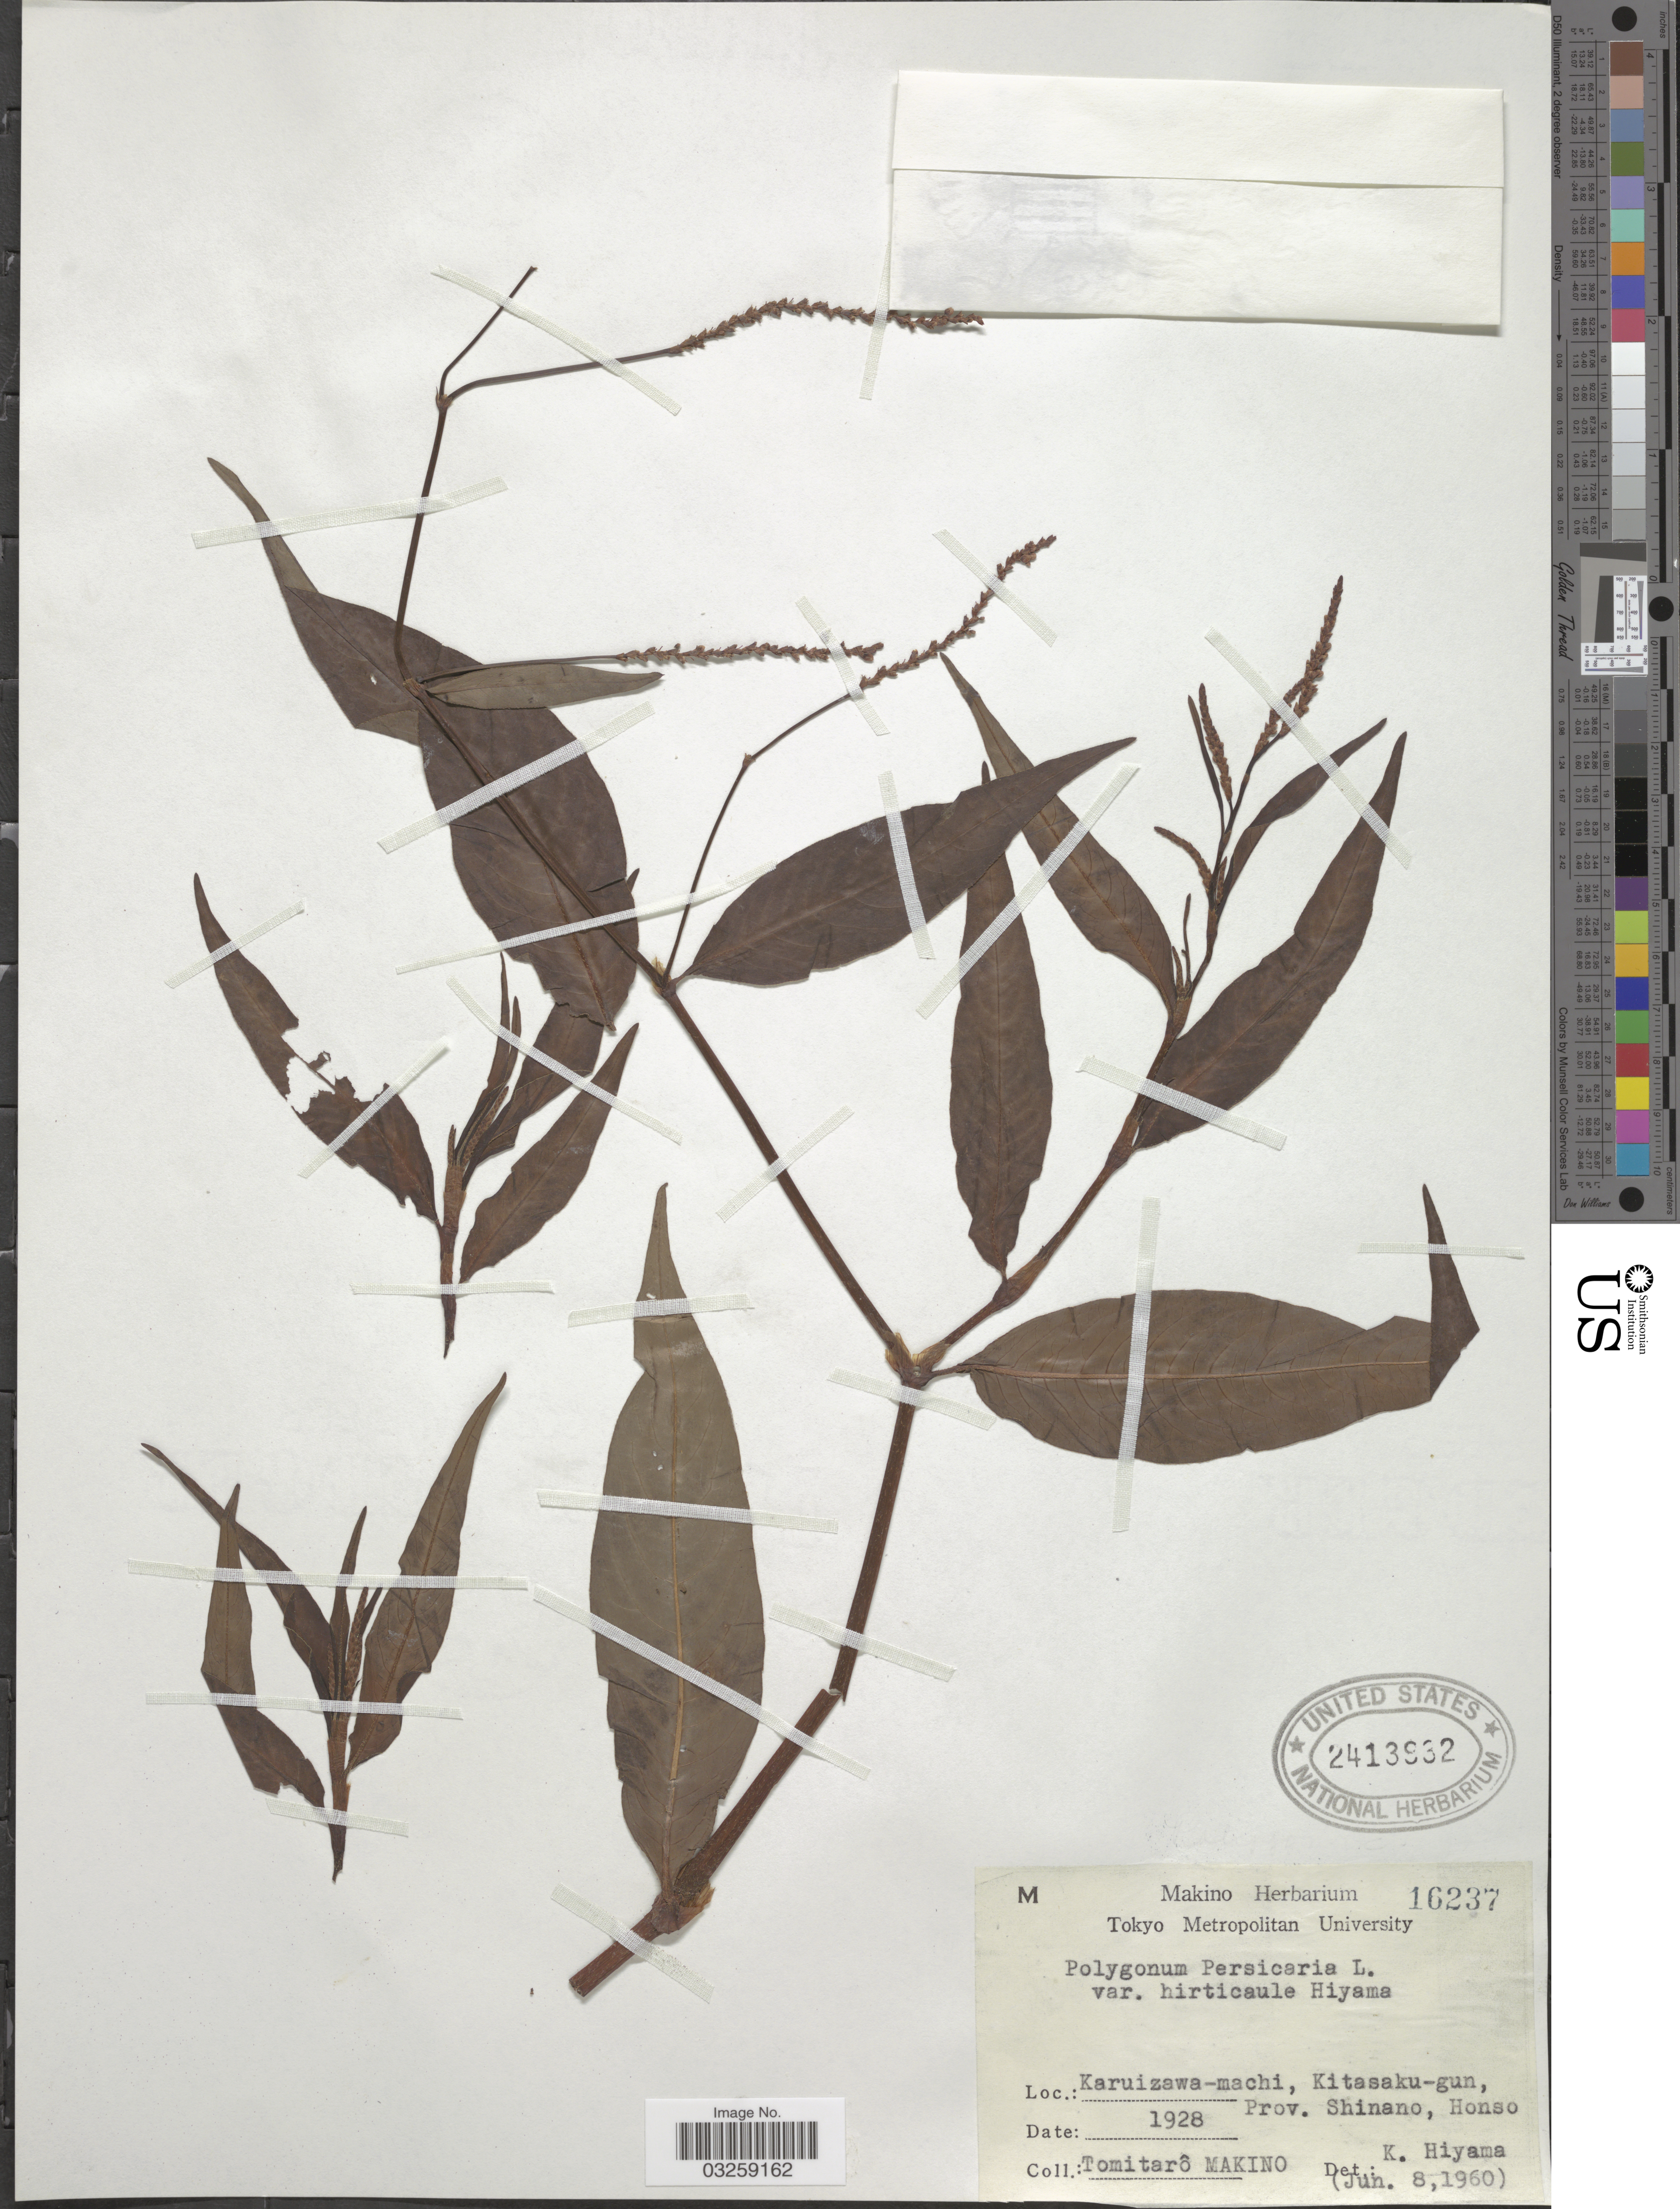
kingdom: Plantae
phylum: Tracheophyta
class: Magnoliopsida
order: Caryophyllales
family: Polygonaceae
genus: Polygonum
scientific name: Polygonum persicaria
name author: L.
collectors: T. Makino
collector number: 16237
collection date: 1928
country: Japan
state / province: Tokyo, Federal City of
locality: Karzuizawa-machi, Kitasaku-gun, Prov. Shinano, Honso.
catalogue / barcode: US 2413832